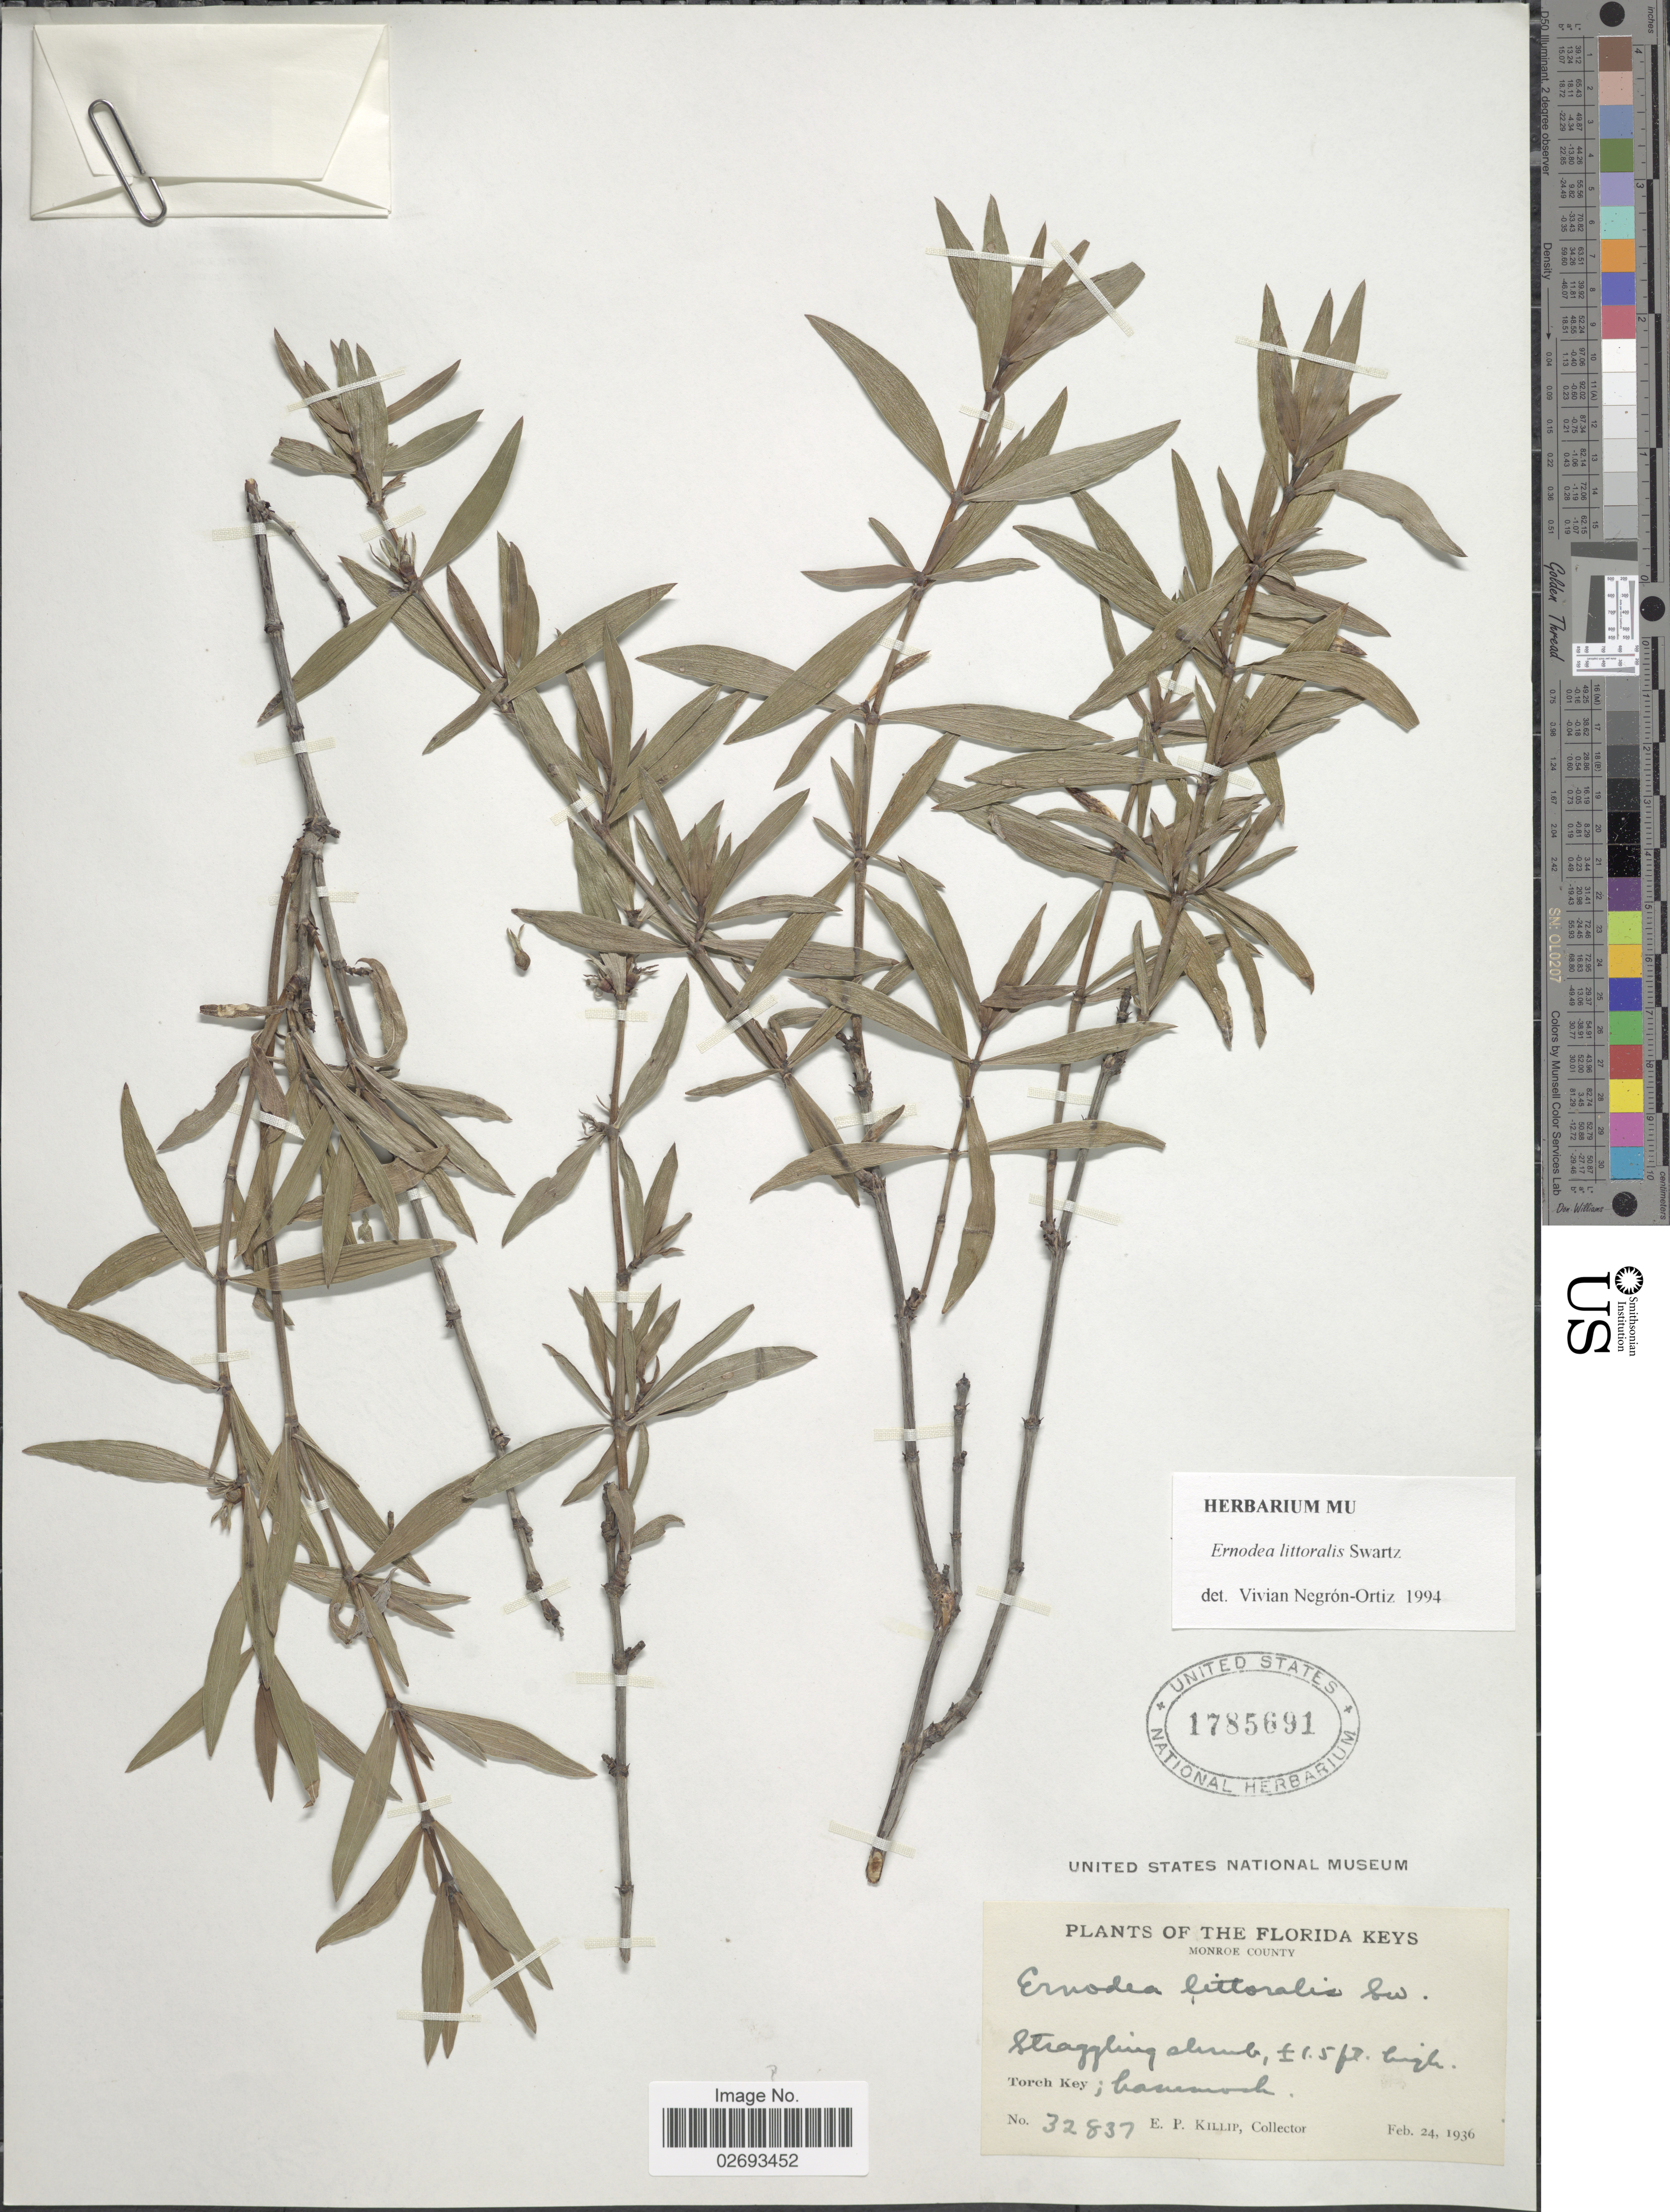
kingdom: Plantae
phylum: Tracheophyta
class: Magnoliopsida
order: Gentianales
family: Rubiaceae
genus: Ernodea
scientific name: Ernodea littoralis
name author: Sw.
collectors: E. P. Killip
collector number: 32837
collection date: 1936-02-24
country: United States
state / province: Florida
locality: Monroe County. Torch Key;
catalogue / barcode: US 1785691